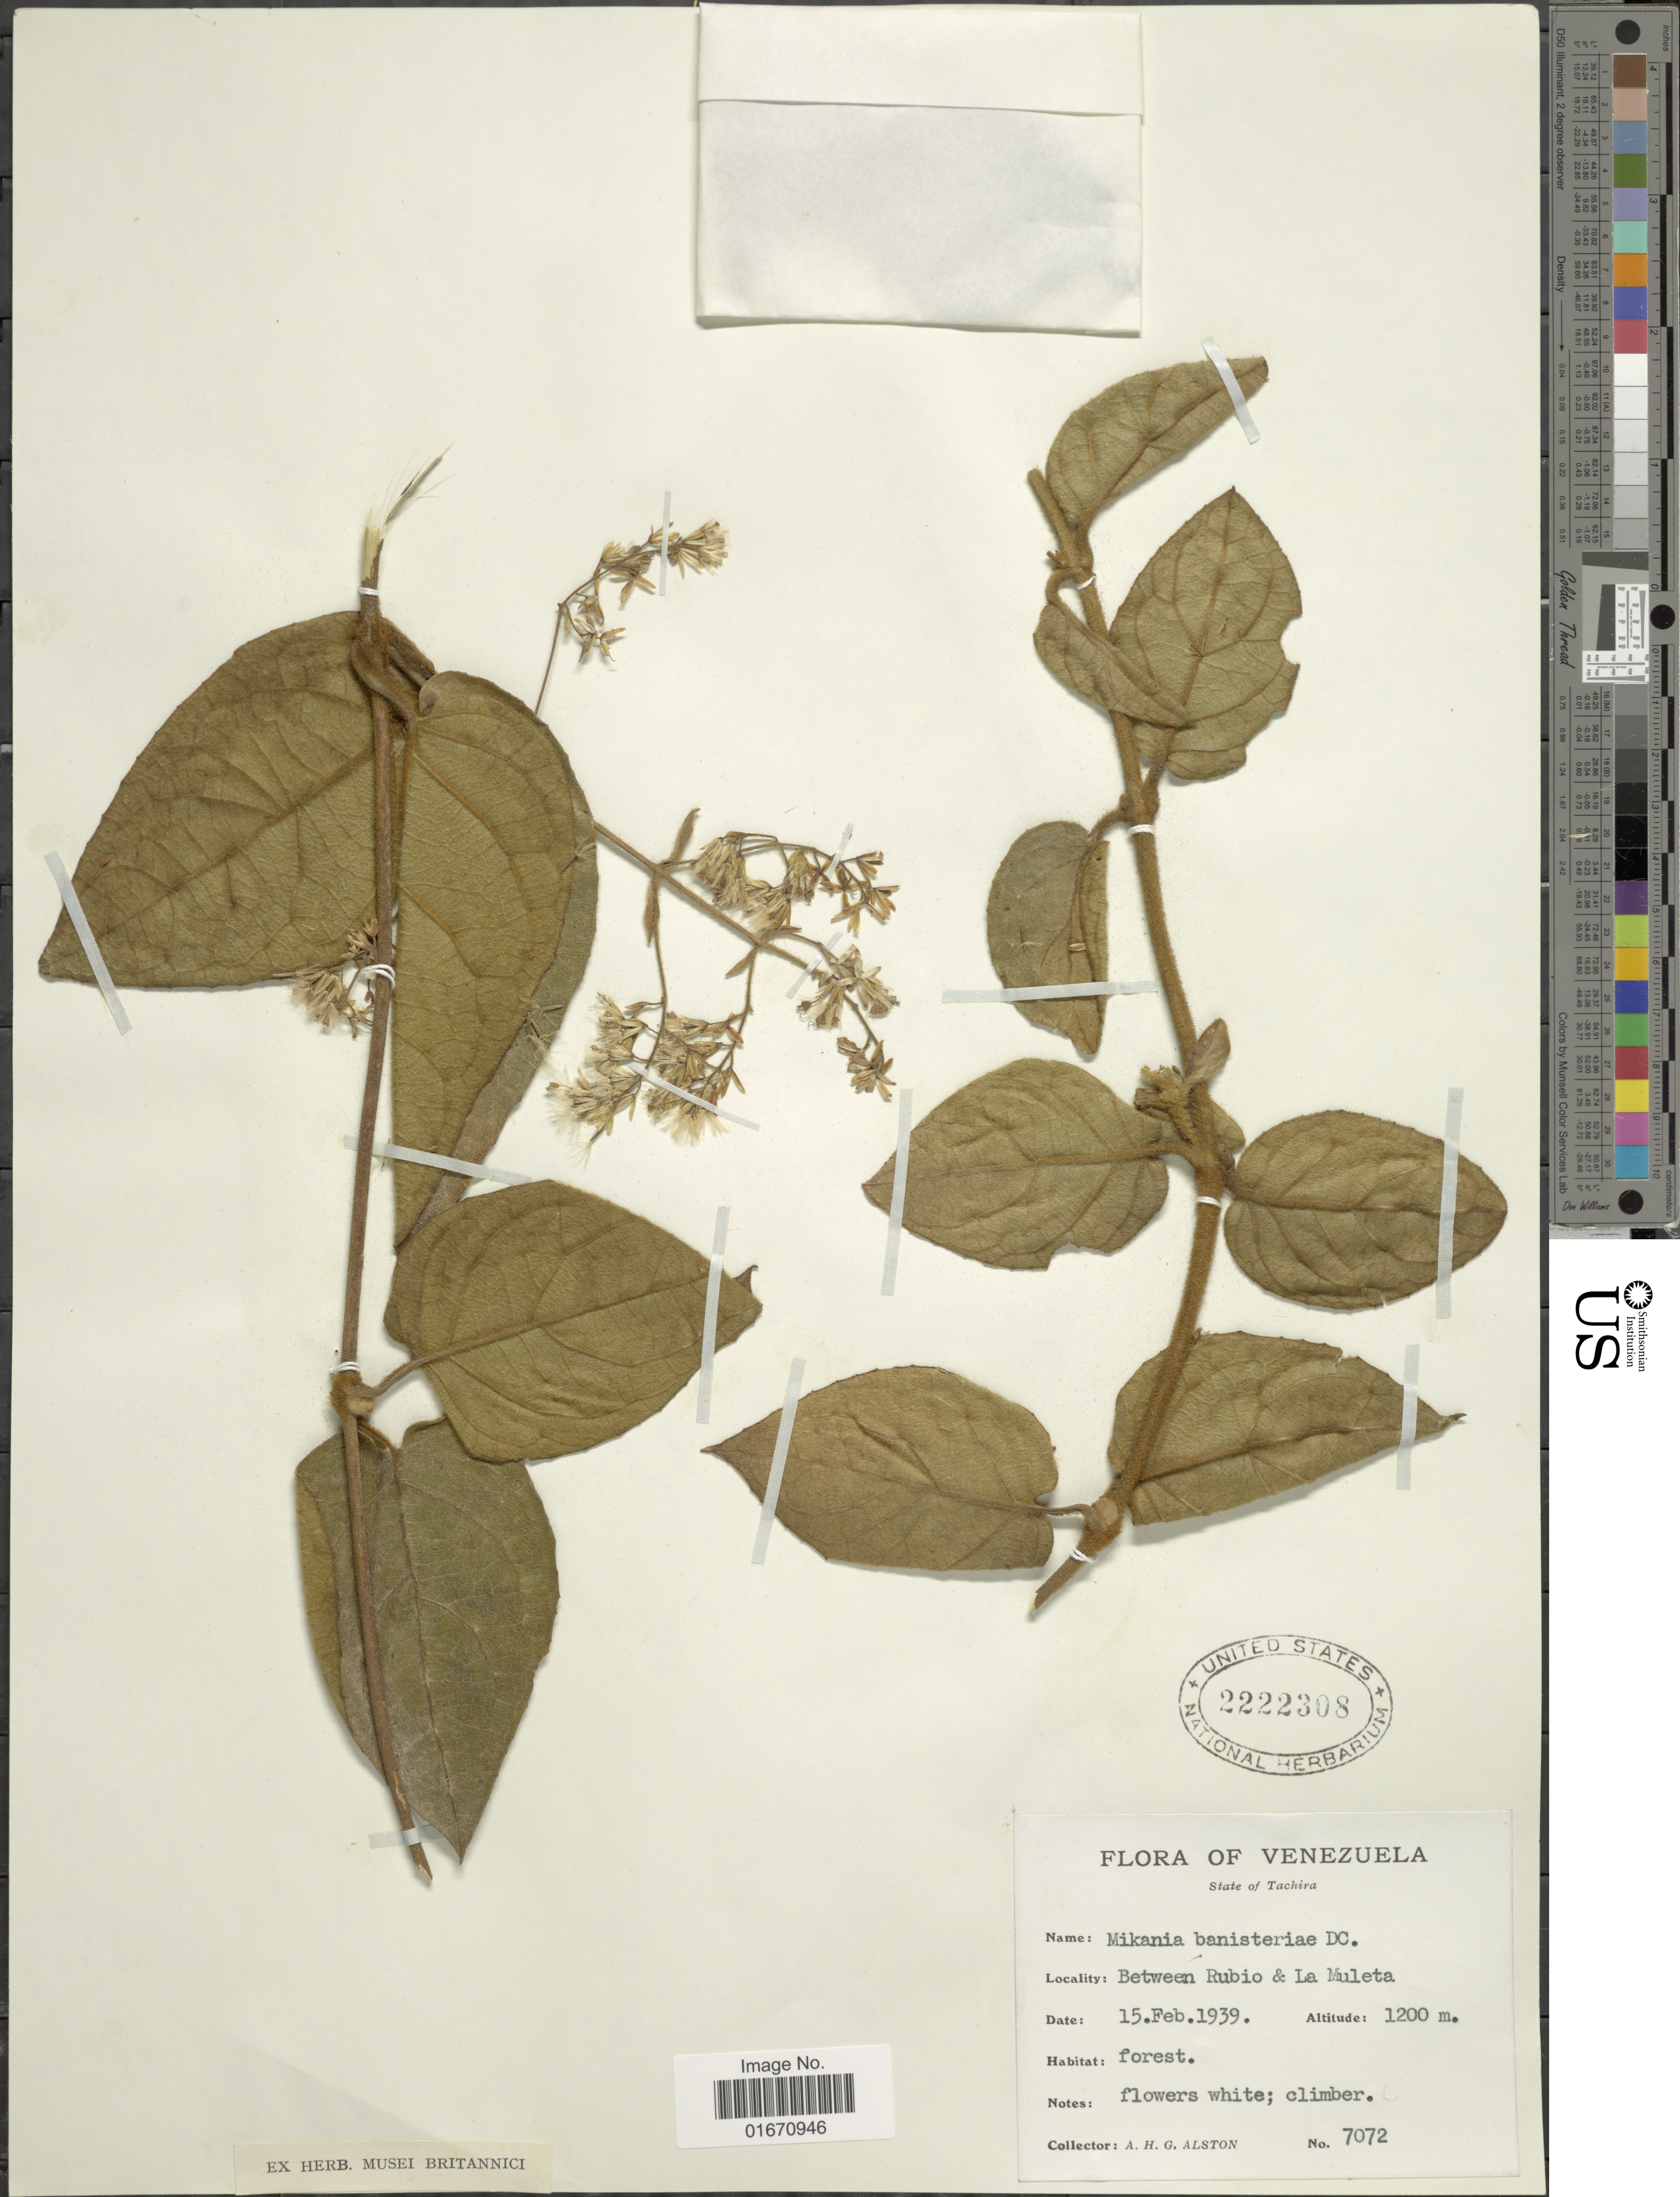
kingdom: Plantae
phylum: Tracheophyta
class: Magnoliopsida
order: Asterales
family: Asteraceae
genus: Mikania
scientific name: Mikania banisteriae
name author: DC.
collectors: A. H. Alston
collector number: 7072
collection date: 1939-02-15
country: Venezuela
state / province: Tachira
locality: Between Rubio & La Muleta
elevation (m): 1200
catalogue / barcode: US 2222308